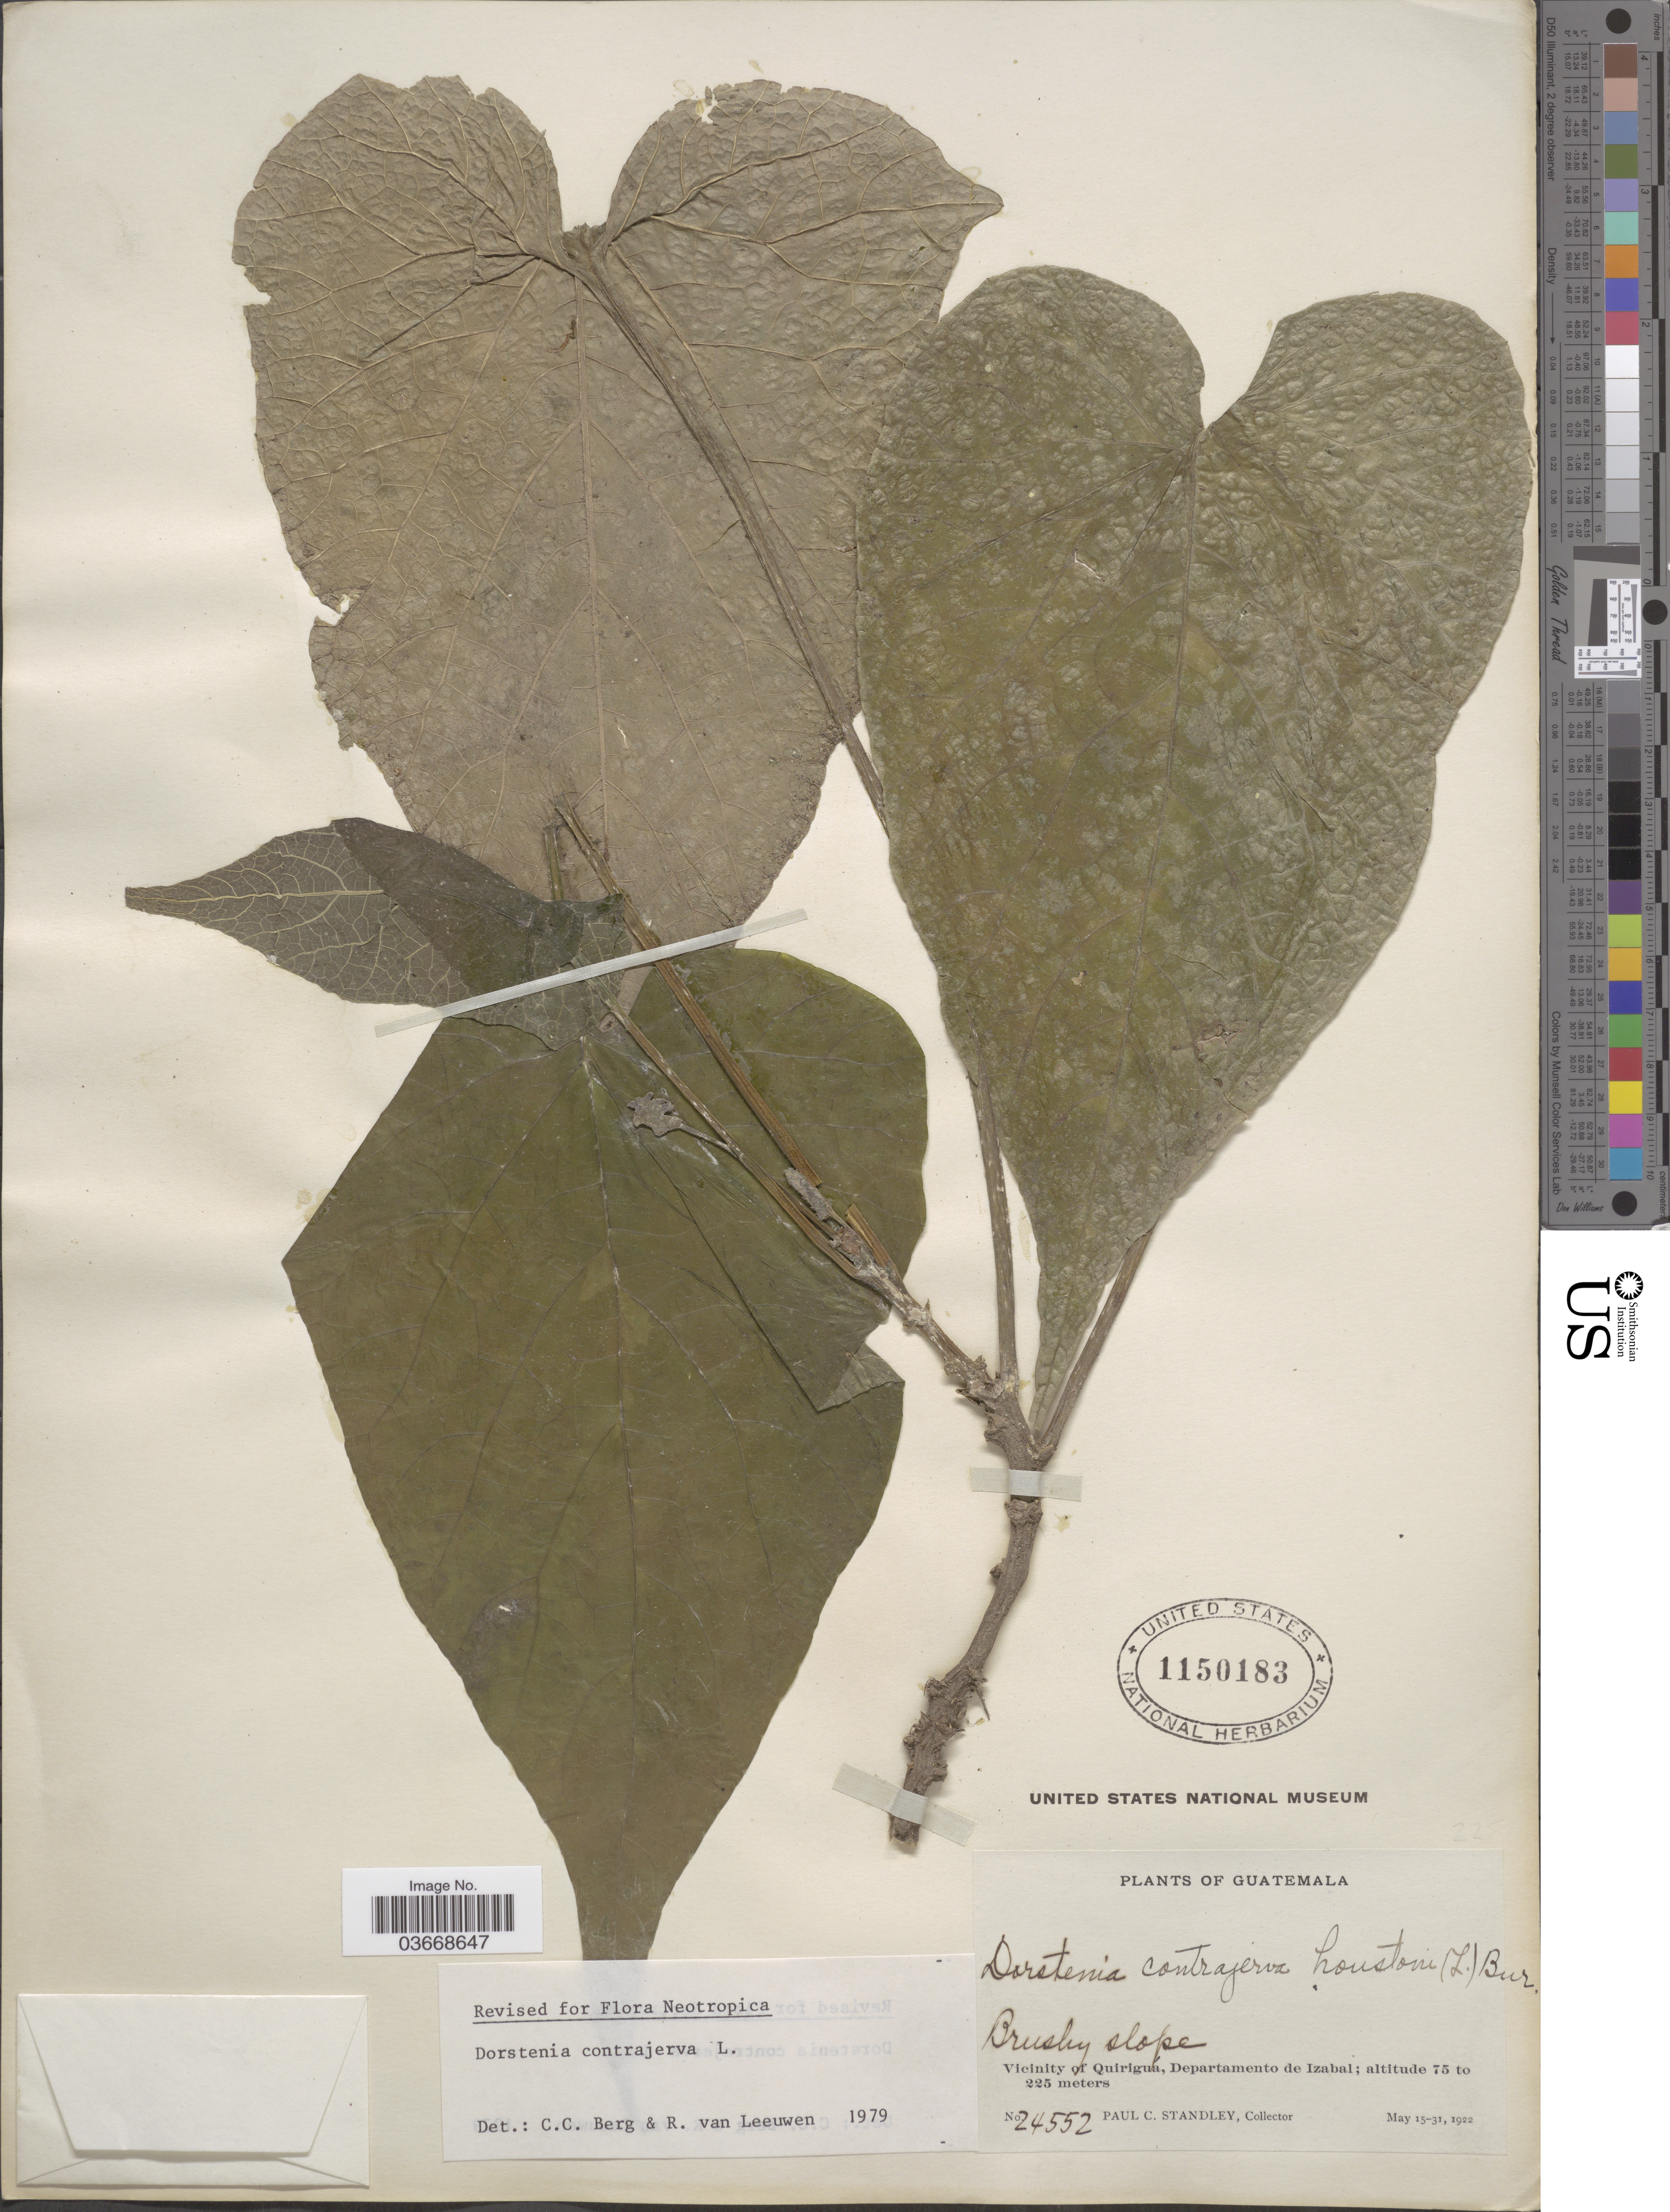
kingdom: Plantae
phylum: Tracheophyta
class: Magnoliopsida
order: Rosales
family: Moraceae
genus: Dorstenia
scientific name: Dorstenia contrajerva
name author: L.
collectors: P. C. Standley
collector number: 24552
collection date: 1922-05-15/1922-05-31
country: Guatemala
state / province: Izabal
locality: Vicinity of Quiriguá, Departamento de Izabal.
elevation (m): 75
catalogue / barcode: US 1150183